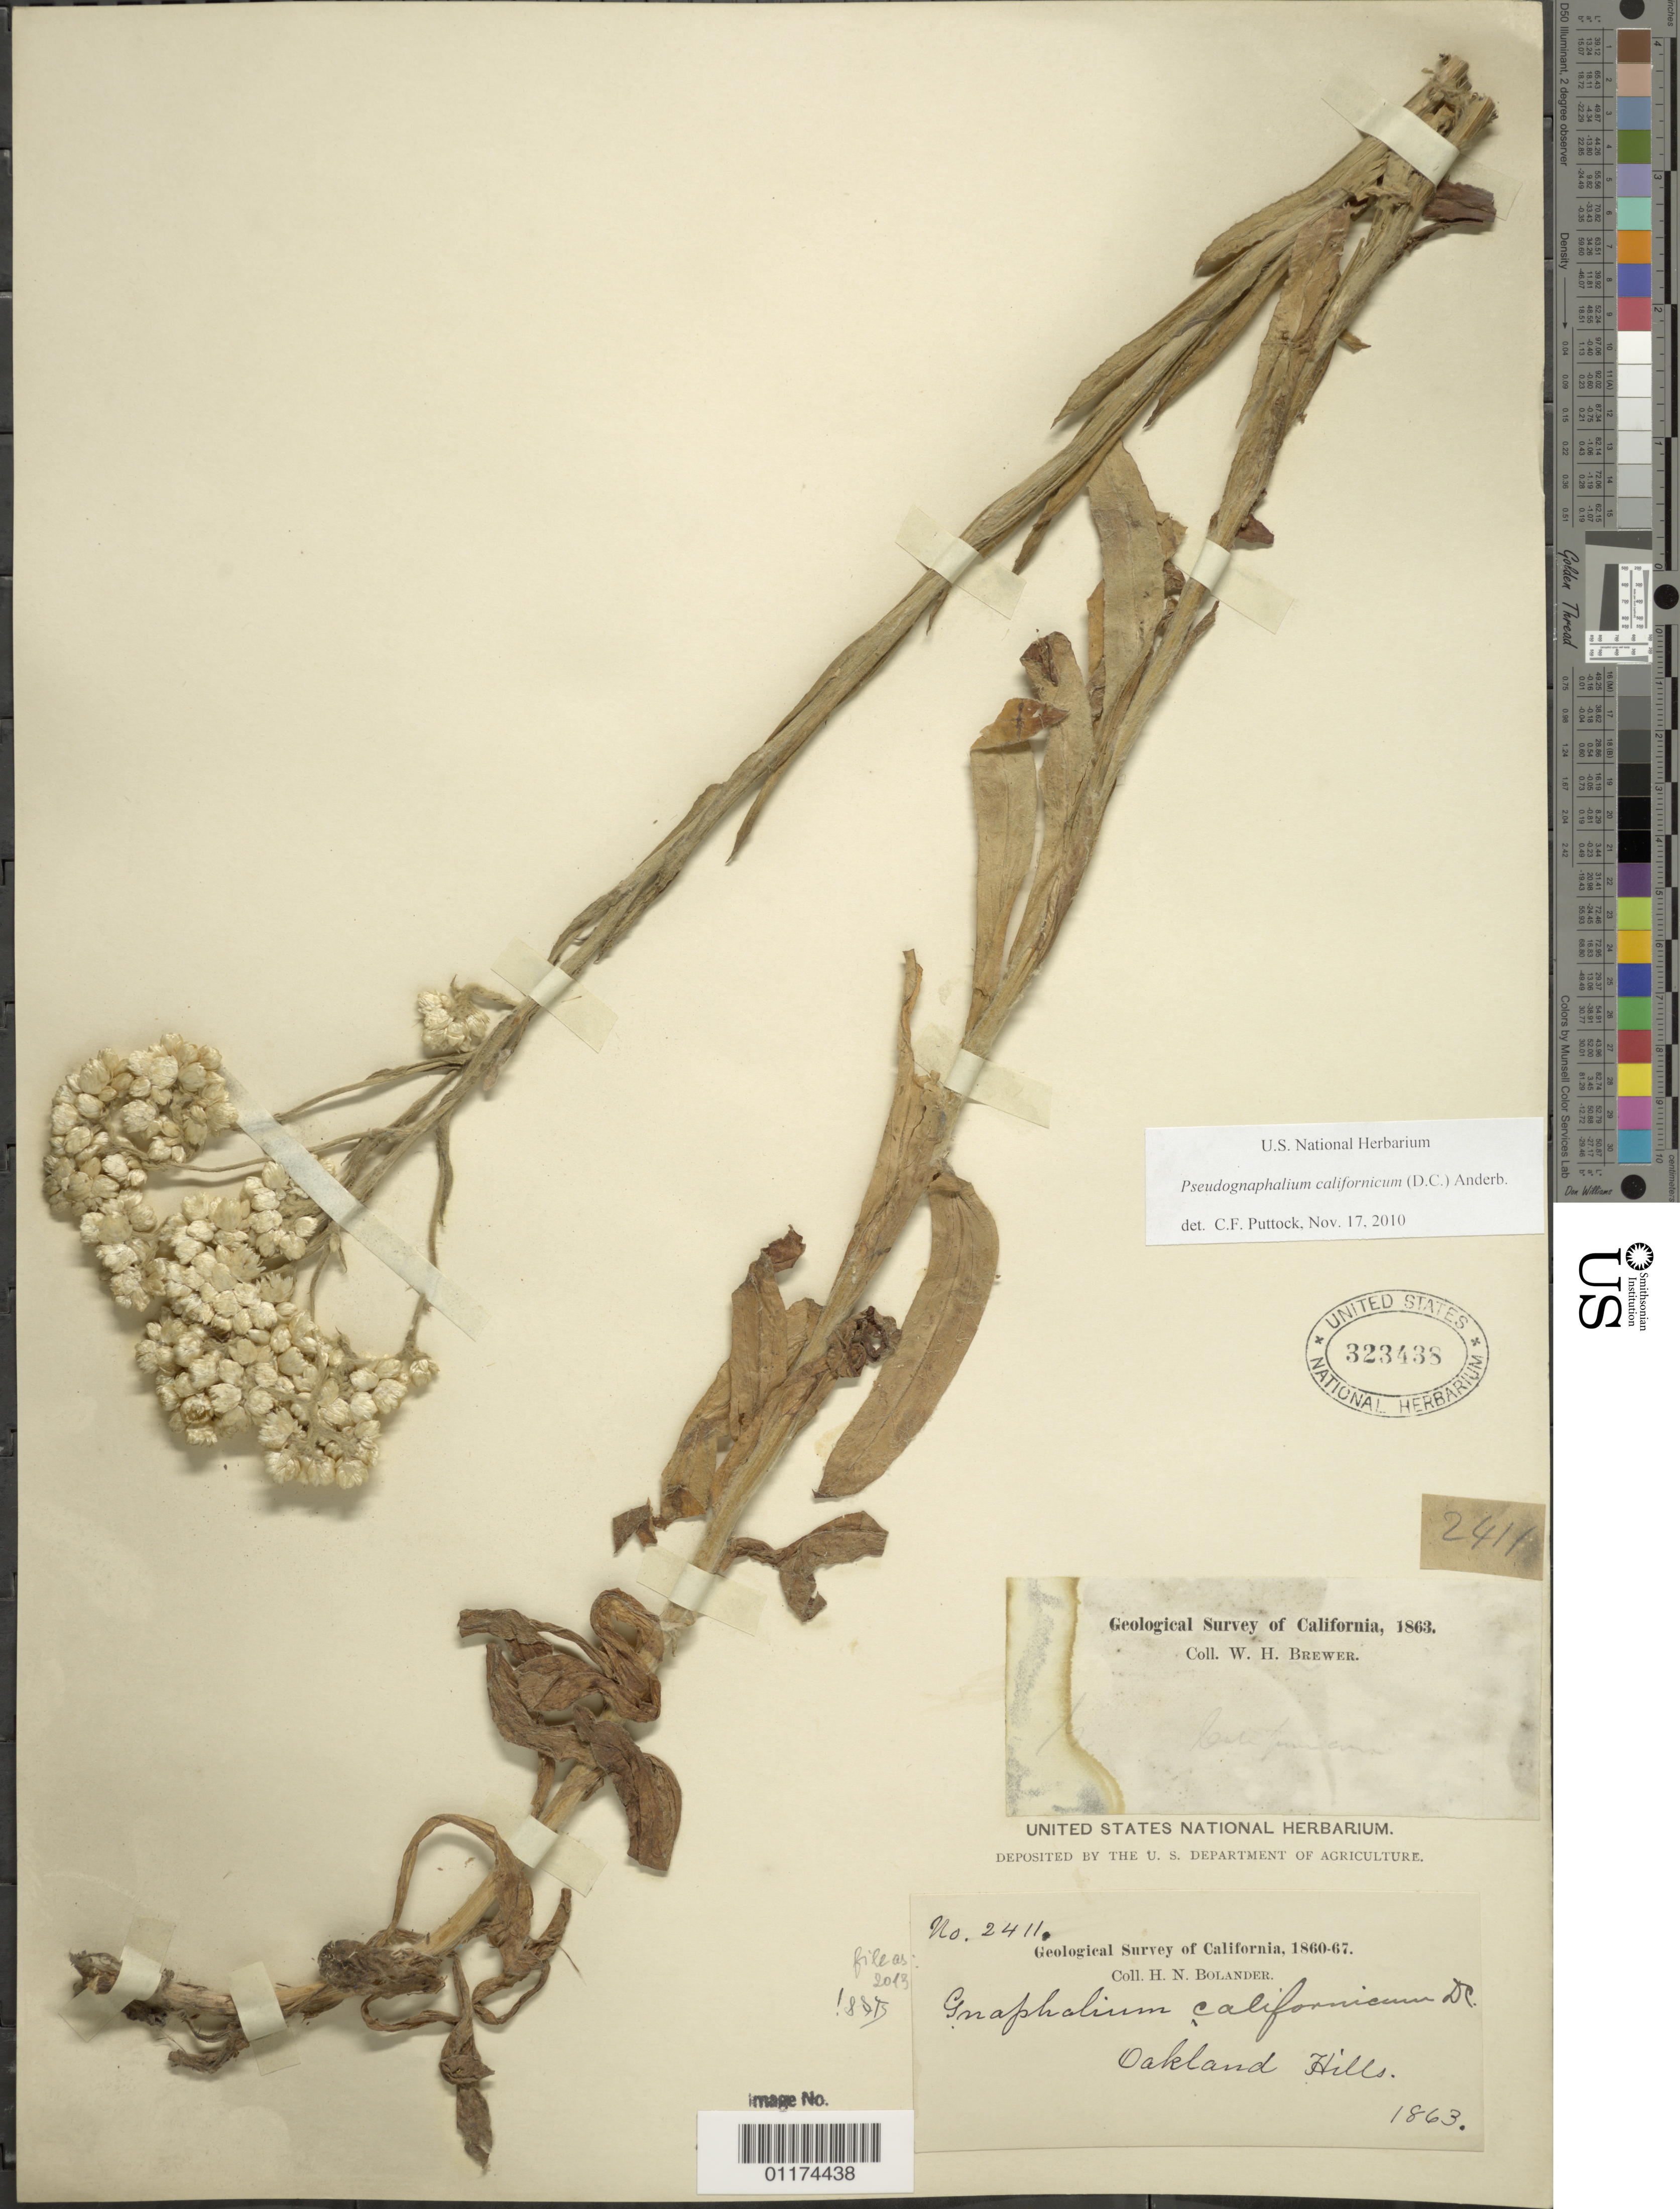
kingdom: Plantae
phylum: Tracheophyta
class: Magnoliopsida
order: Asterales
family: Asteraceae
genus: Pseudognaphalium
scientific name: Pseudognaphalium californicum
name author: (DC.) Anderb.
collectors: H. Bolander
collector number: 2411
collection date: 1863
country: United States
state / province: California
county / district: Alameda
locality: Oakland hills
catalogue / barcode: US 323438